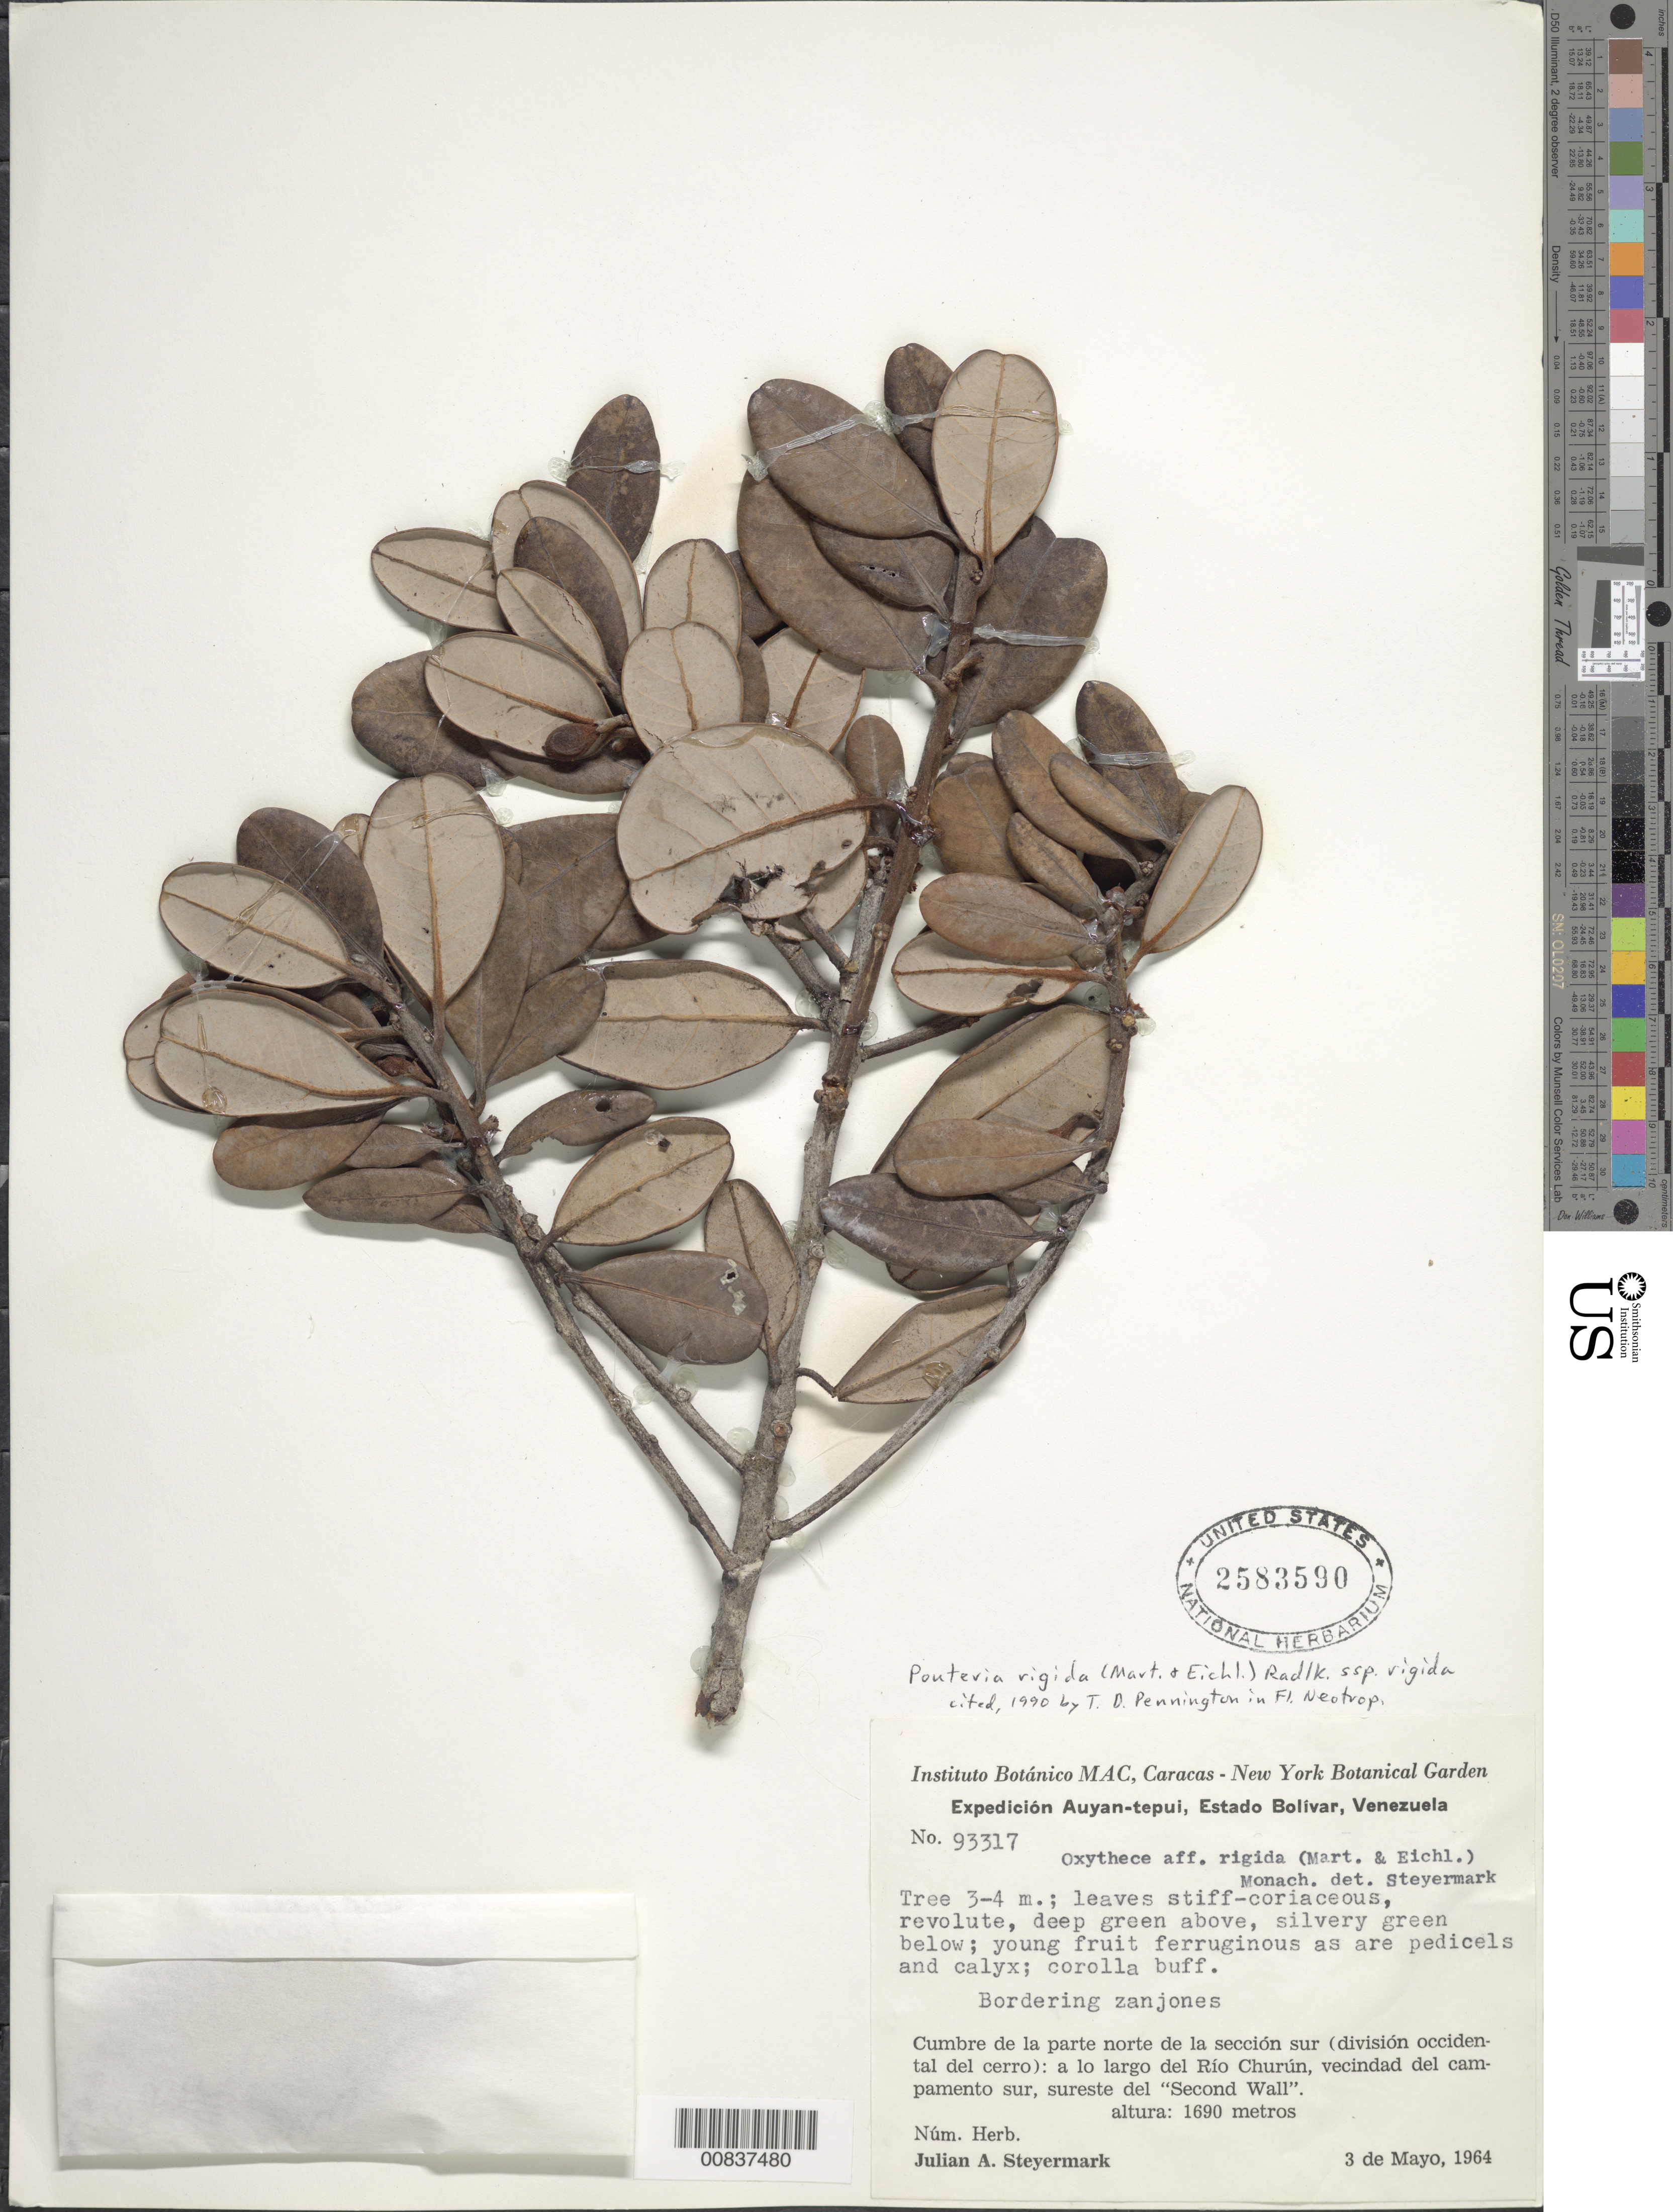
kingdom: Plantae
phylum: Tracheophyta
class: Magnoliopsida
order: Ericales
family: Sapotaceae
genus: Pouteria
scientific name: Pouteria rigida subsp. rigida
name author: (Mart. & Eichler) Radlk.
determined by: Pennington, T. D., (K)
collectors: J. Steyermark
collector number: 93317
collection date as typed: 3-May-64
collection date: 1964-05-03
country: Venezuela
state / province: Bolívar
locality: Auyan-tepuí, cumbre de la parte norte de la seccion sur (division occidental del cerro); Río Churún, vic del campamento sur, SE del "Second Wall"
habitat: Bordering zanjones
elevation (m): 1690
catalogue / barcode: US 2583590